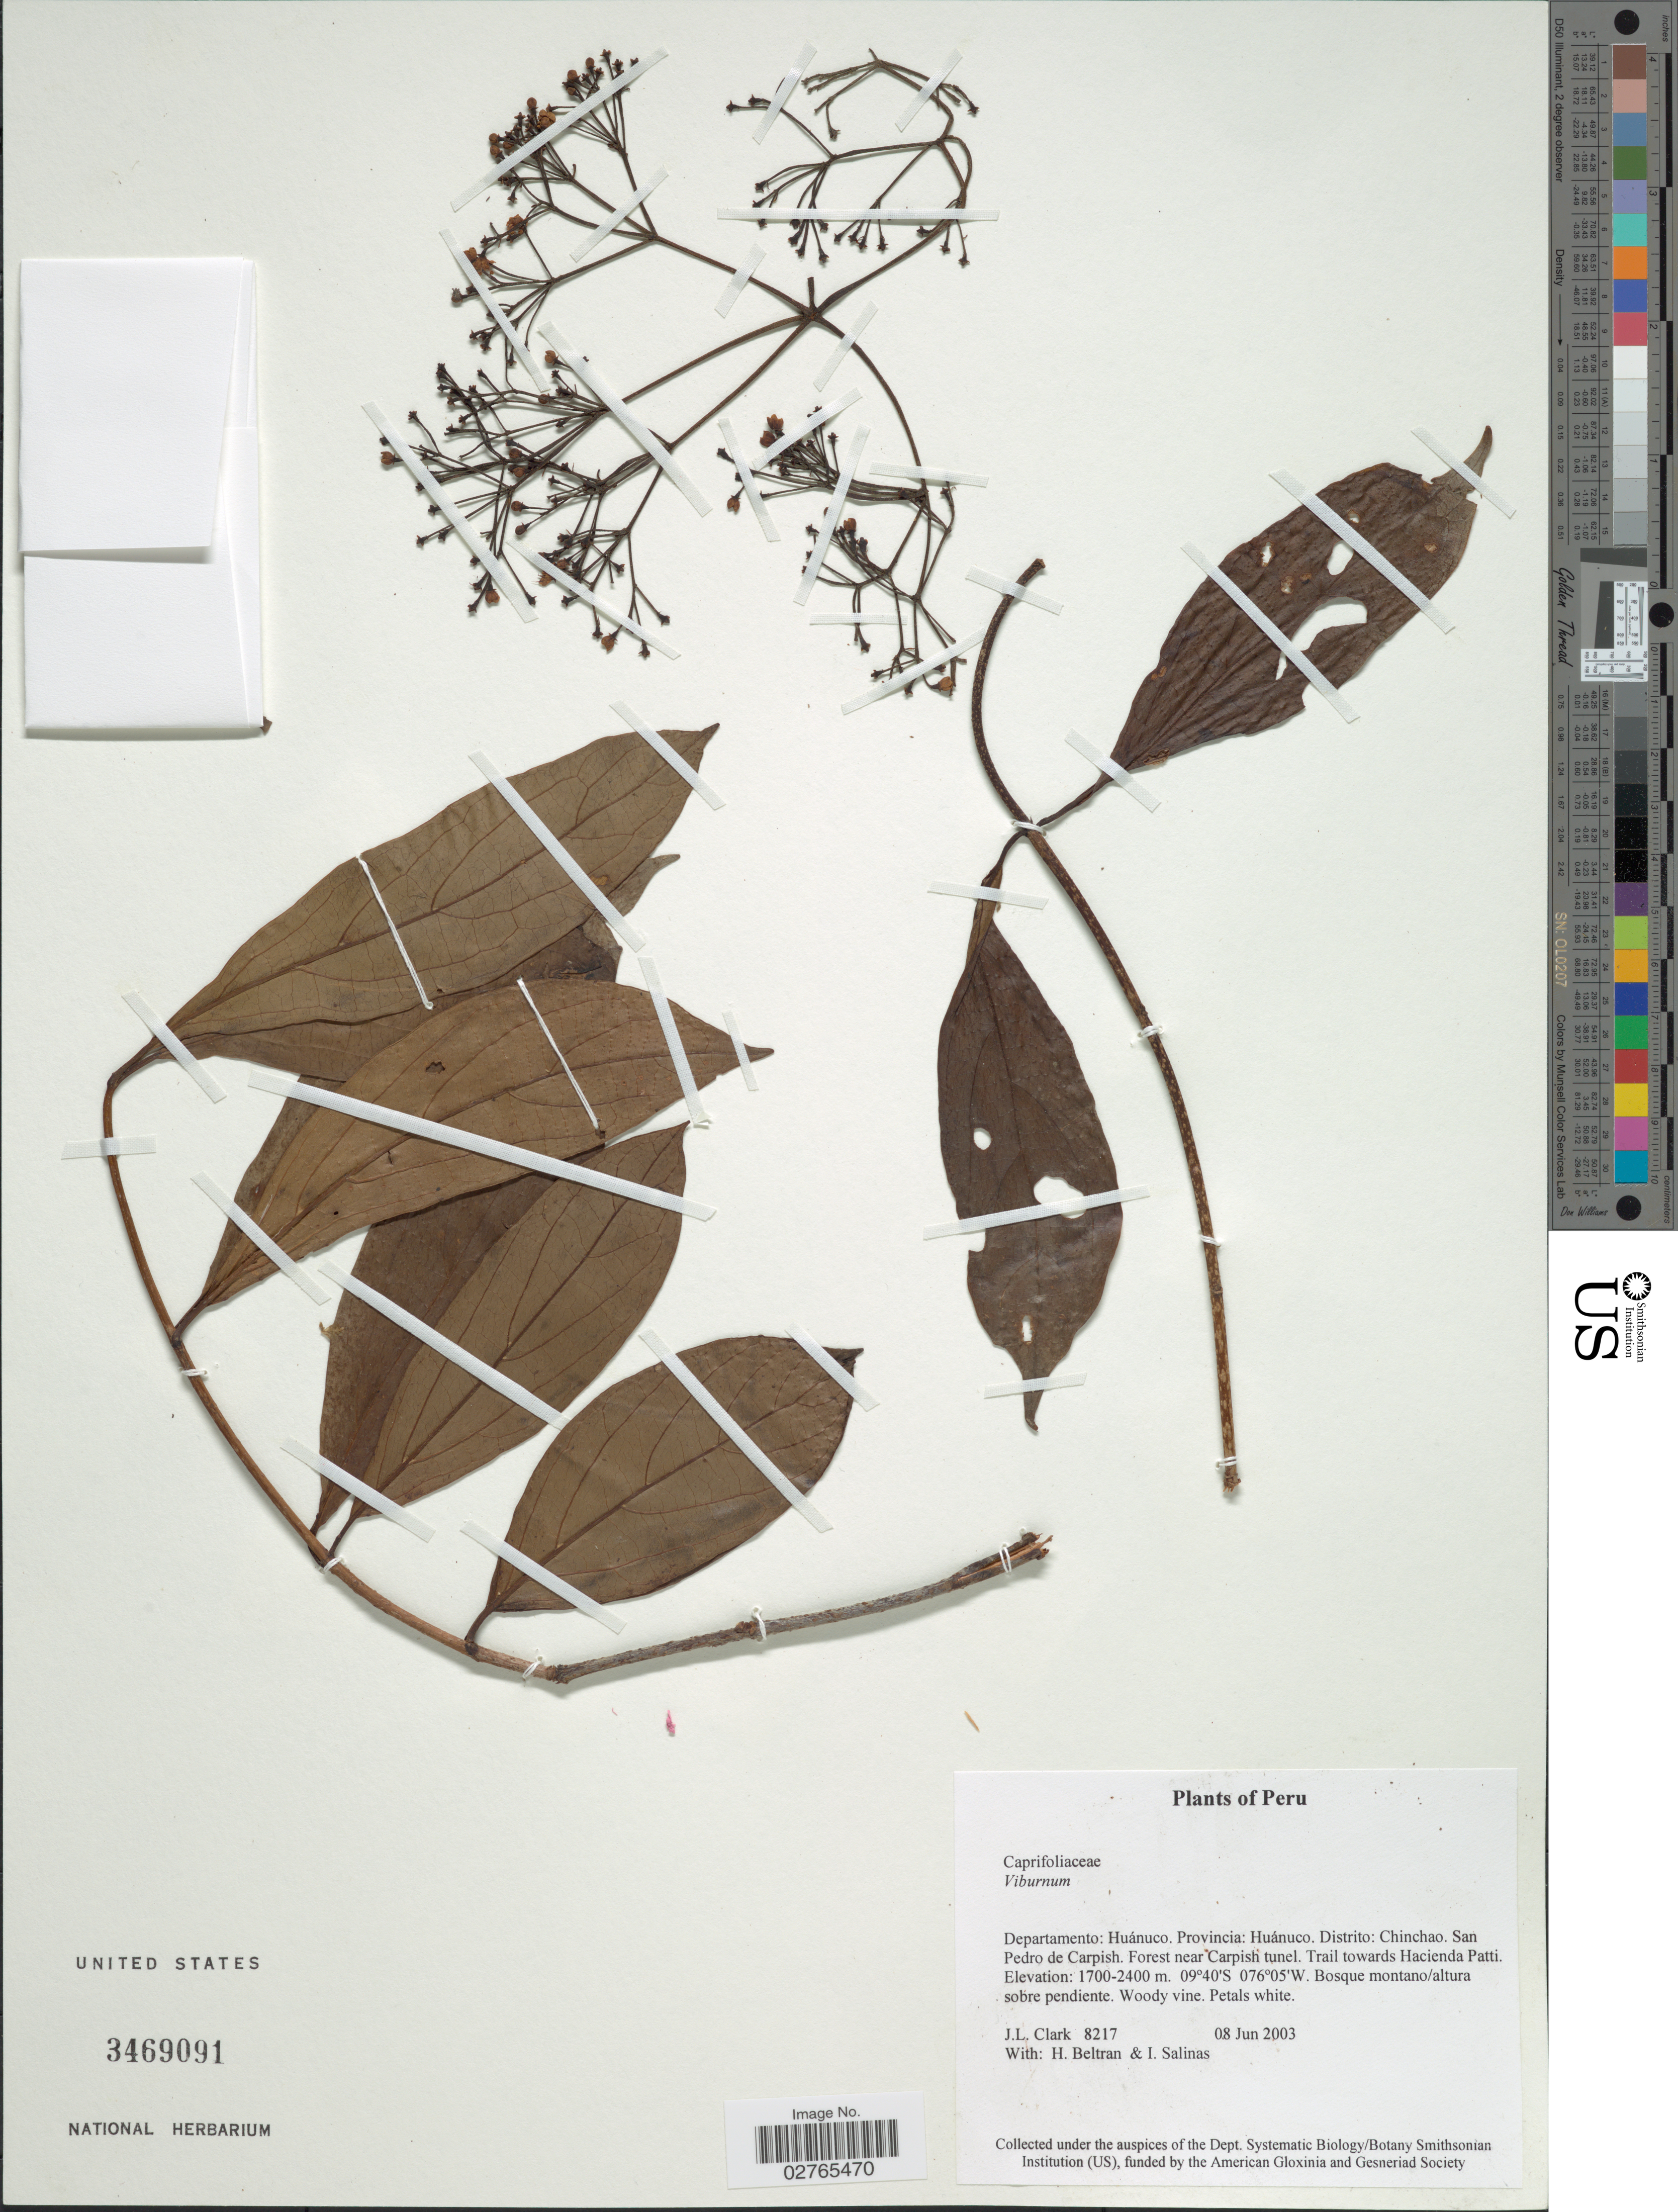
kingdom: Plantae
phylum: Tracheophyta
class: Magnoliopsida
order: Dipsacales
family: Viburnaceae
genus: Viburnum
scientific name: Viburnum sp.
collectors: J. L. Clark, H. Beltran & I. Salinas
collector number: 8217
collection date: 2003-06-08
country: Peru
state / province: Huánuco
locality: Departamento: Huánuco. Provincia: Huánuco. Distrito: Chinchao. San Pedro de Carpish. Forest near Carpish tunel. Trail towards Hacienda Patti.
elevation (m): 1700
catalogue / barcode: US 3469091